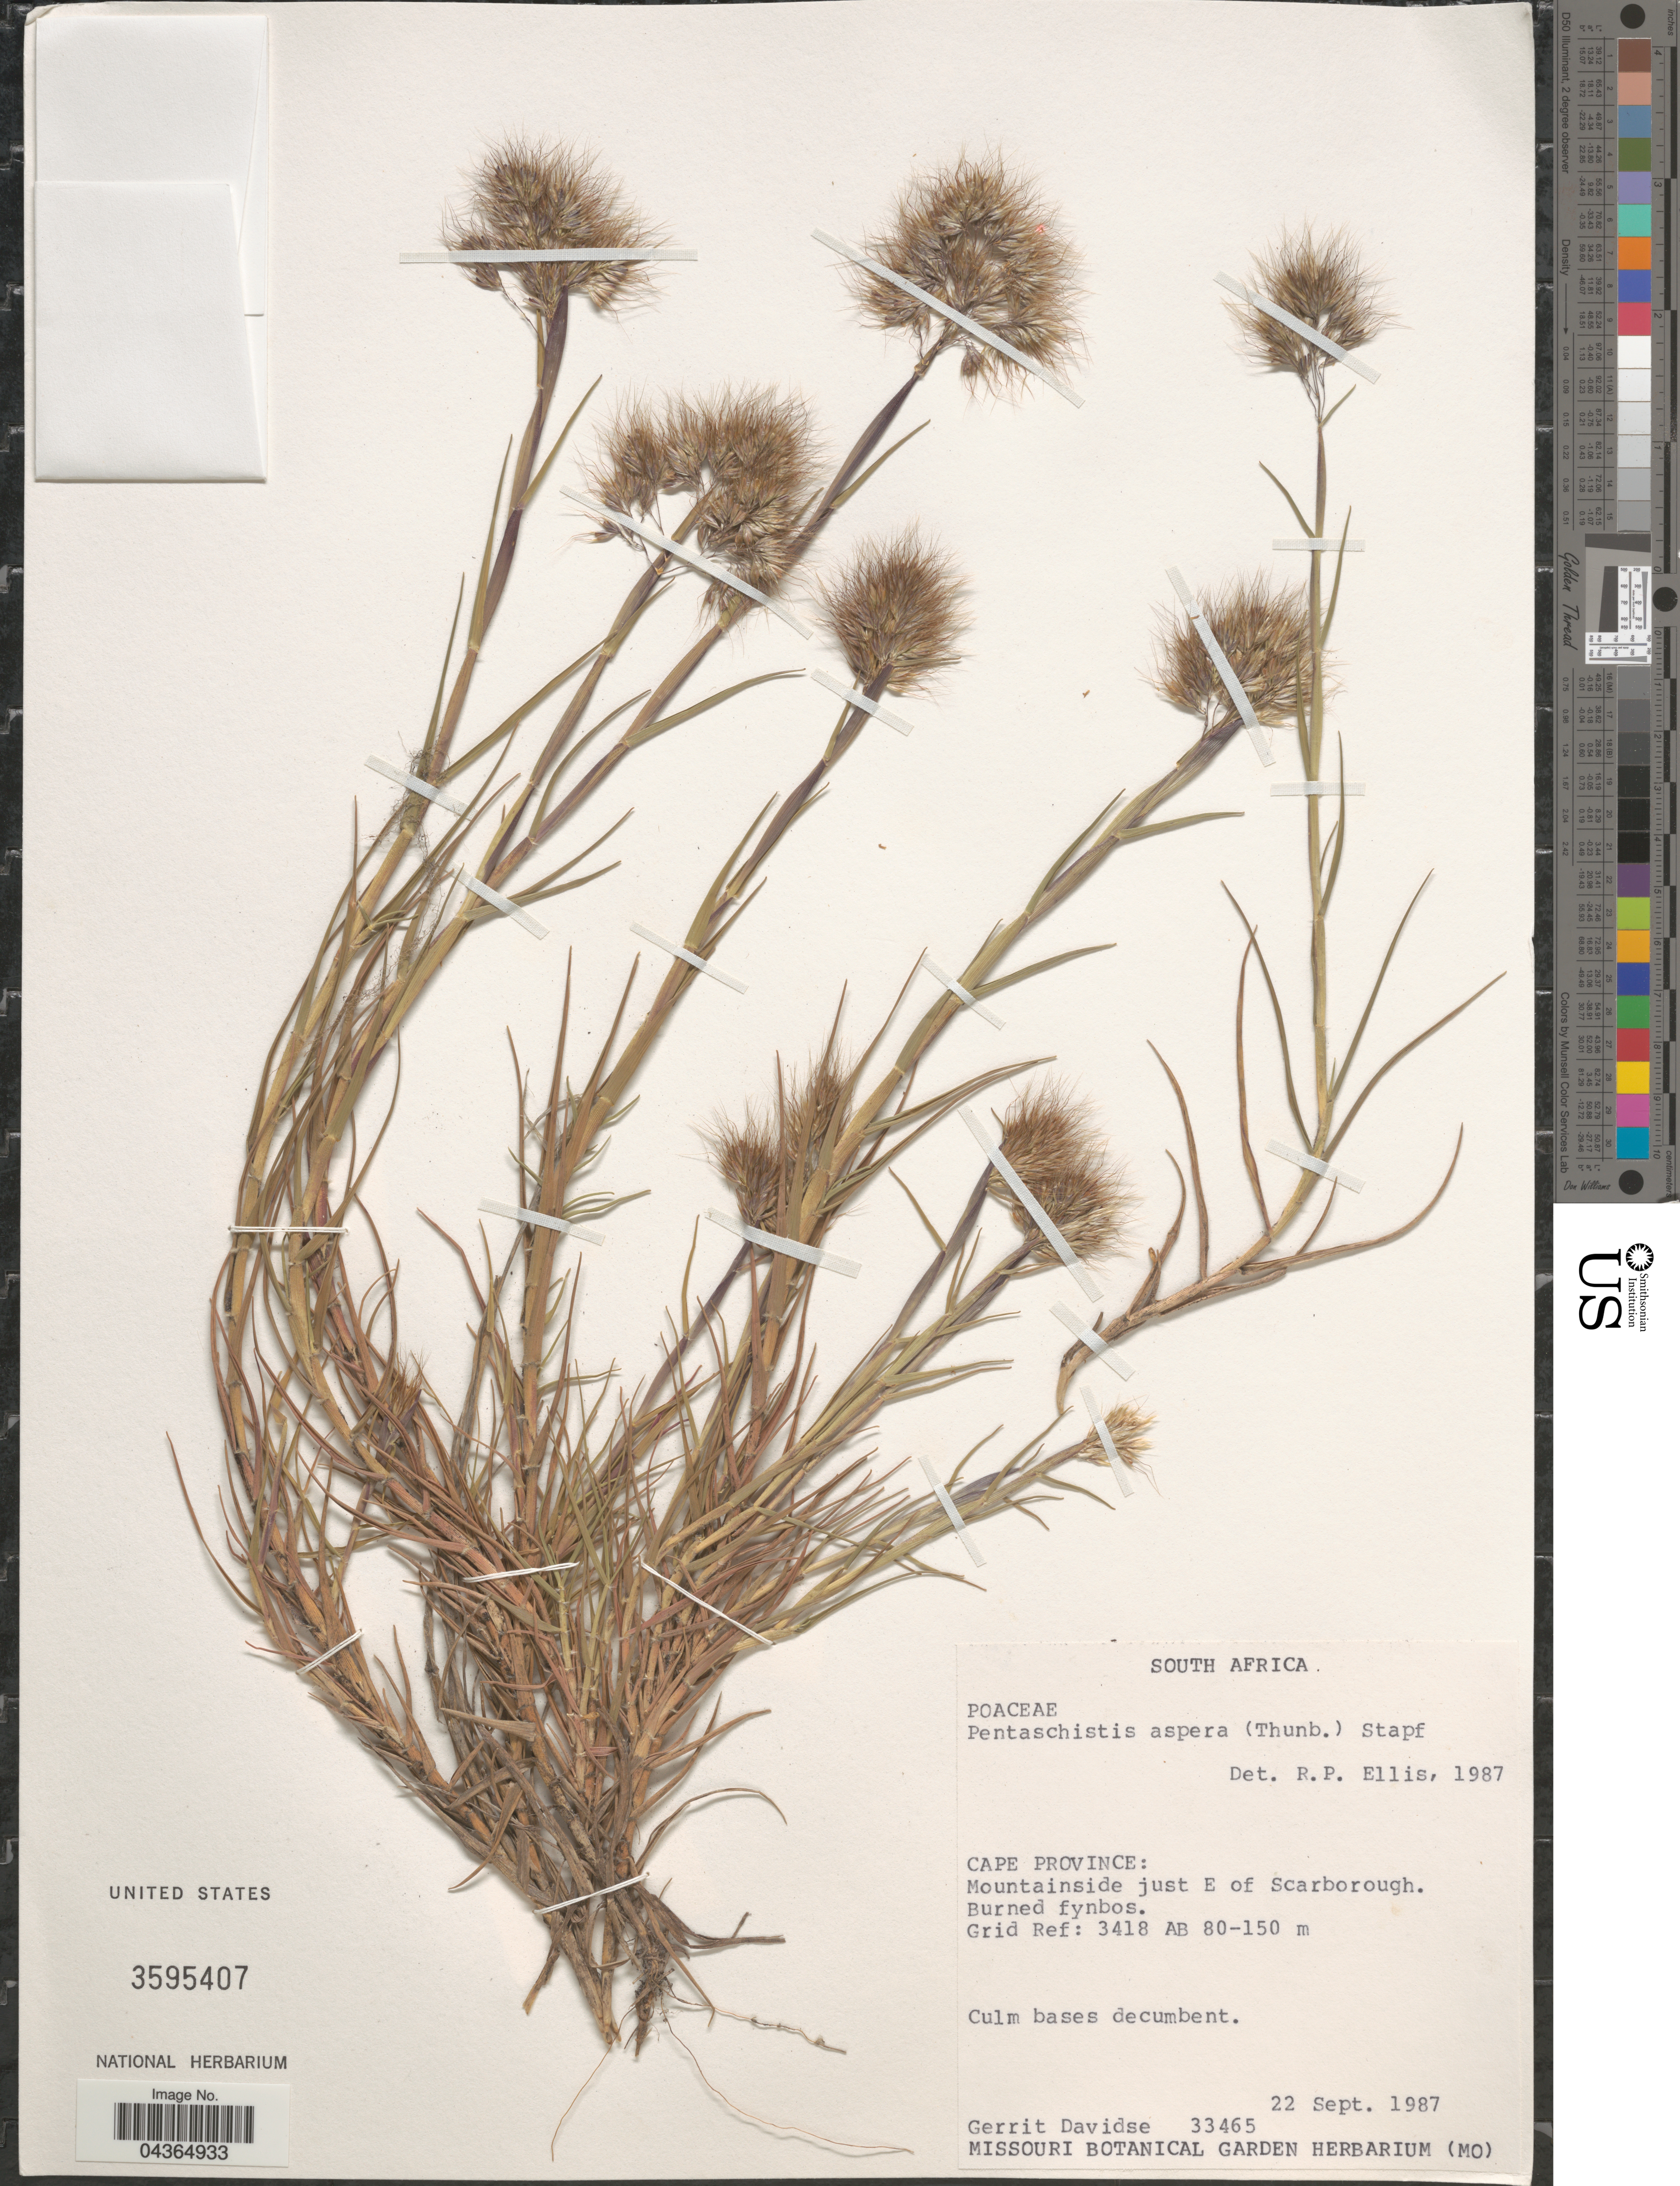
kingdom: Plantae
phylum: Tracheophyta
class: Liliopsida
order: Poales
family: Poaceae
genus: Pentameris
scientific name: Pentameris aspera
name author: (Thunb.) Galley & H.P. Linder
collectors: G. Davidse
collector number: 33465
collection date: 1987-09-22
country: South Africa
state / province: Western Cape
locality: Mountainside just E of Scarborough. Grid Ref: 3418 AB.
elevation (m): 80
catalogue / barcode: US 3595407